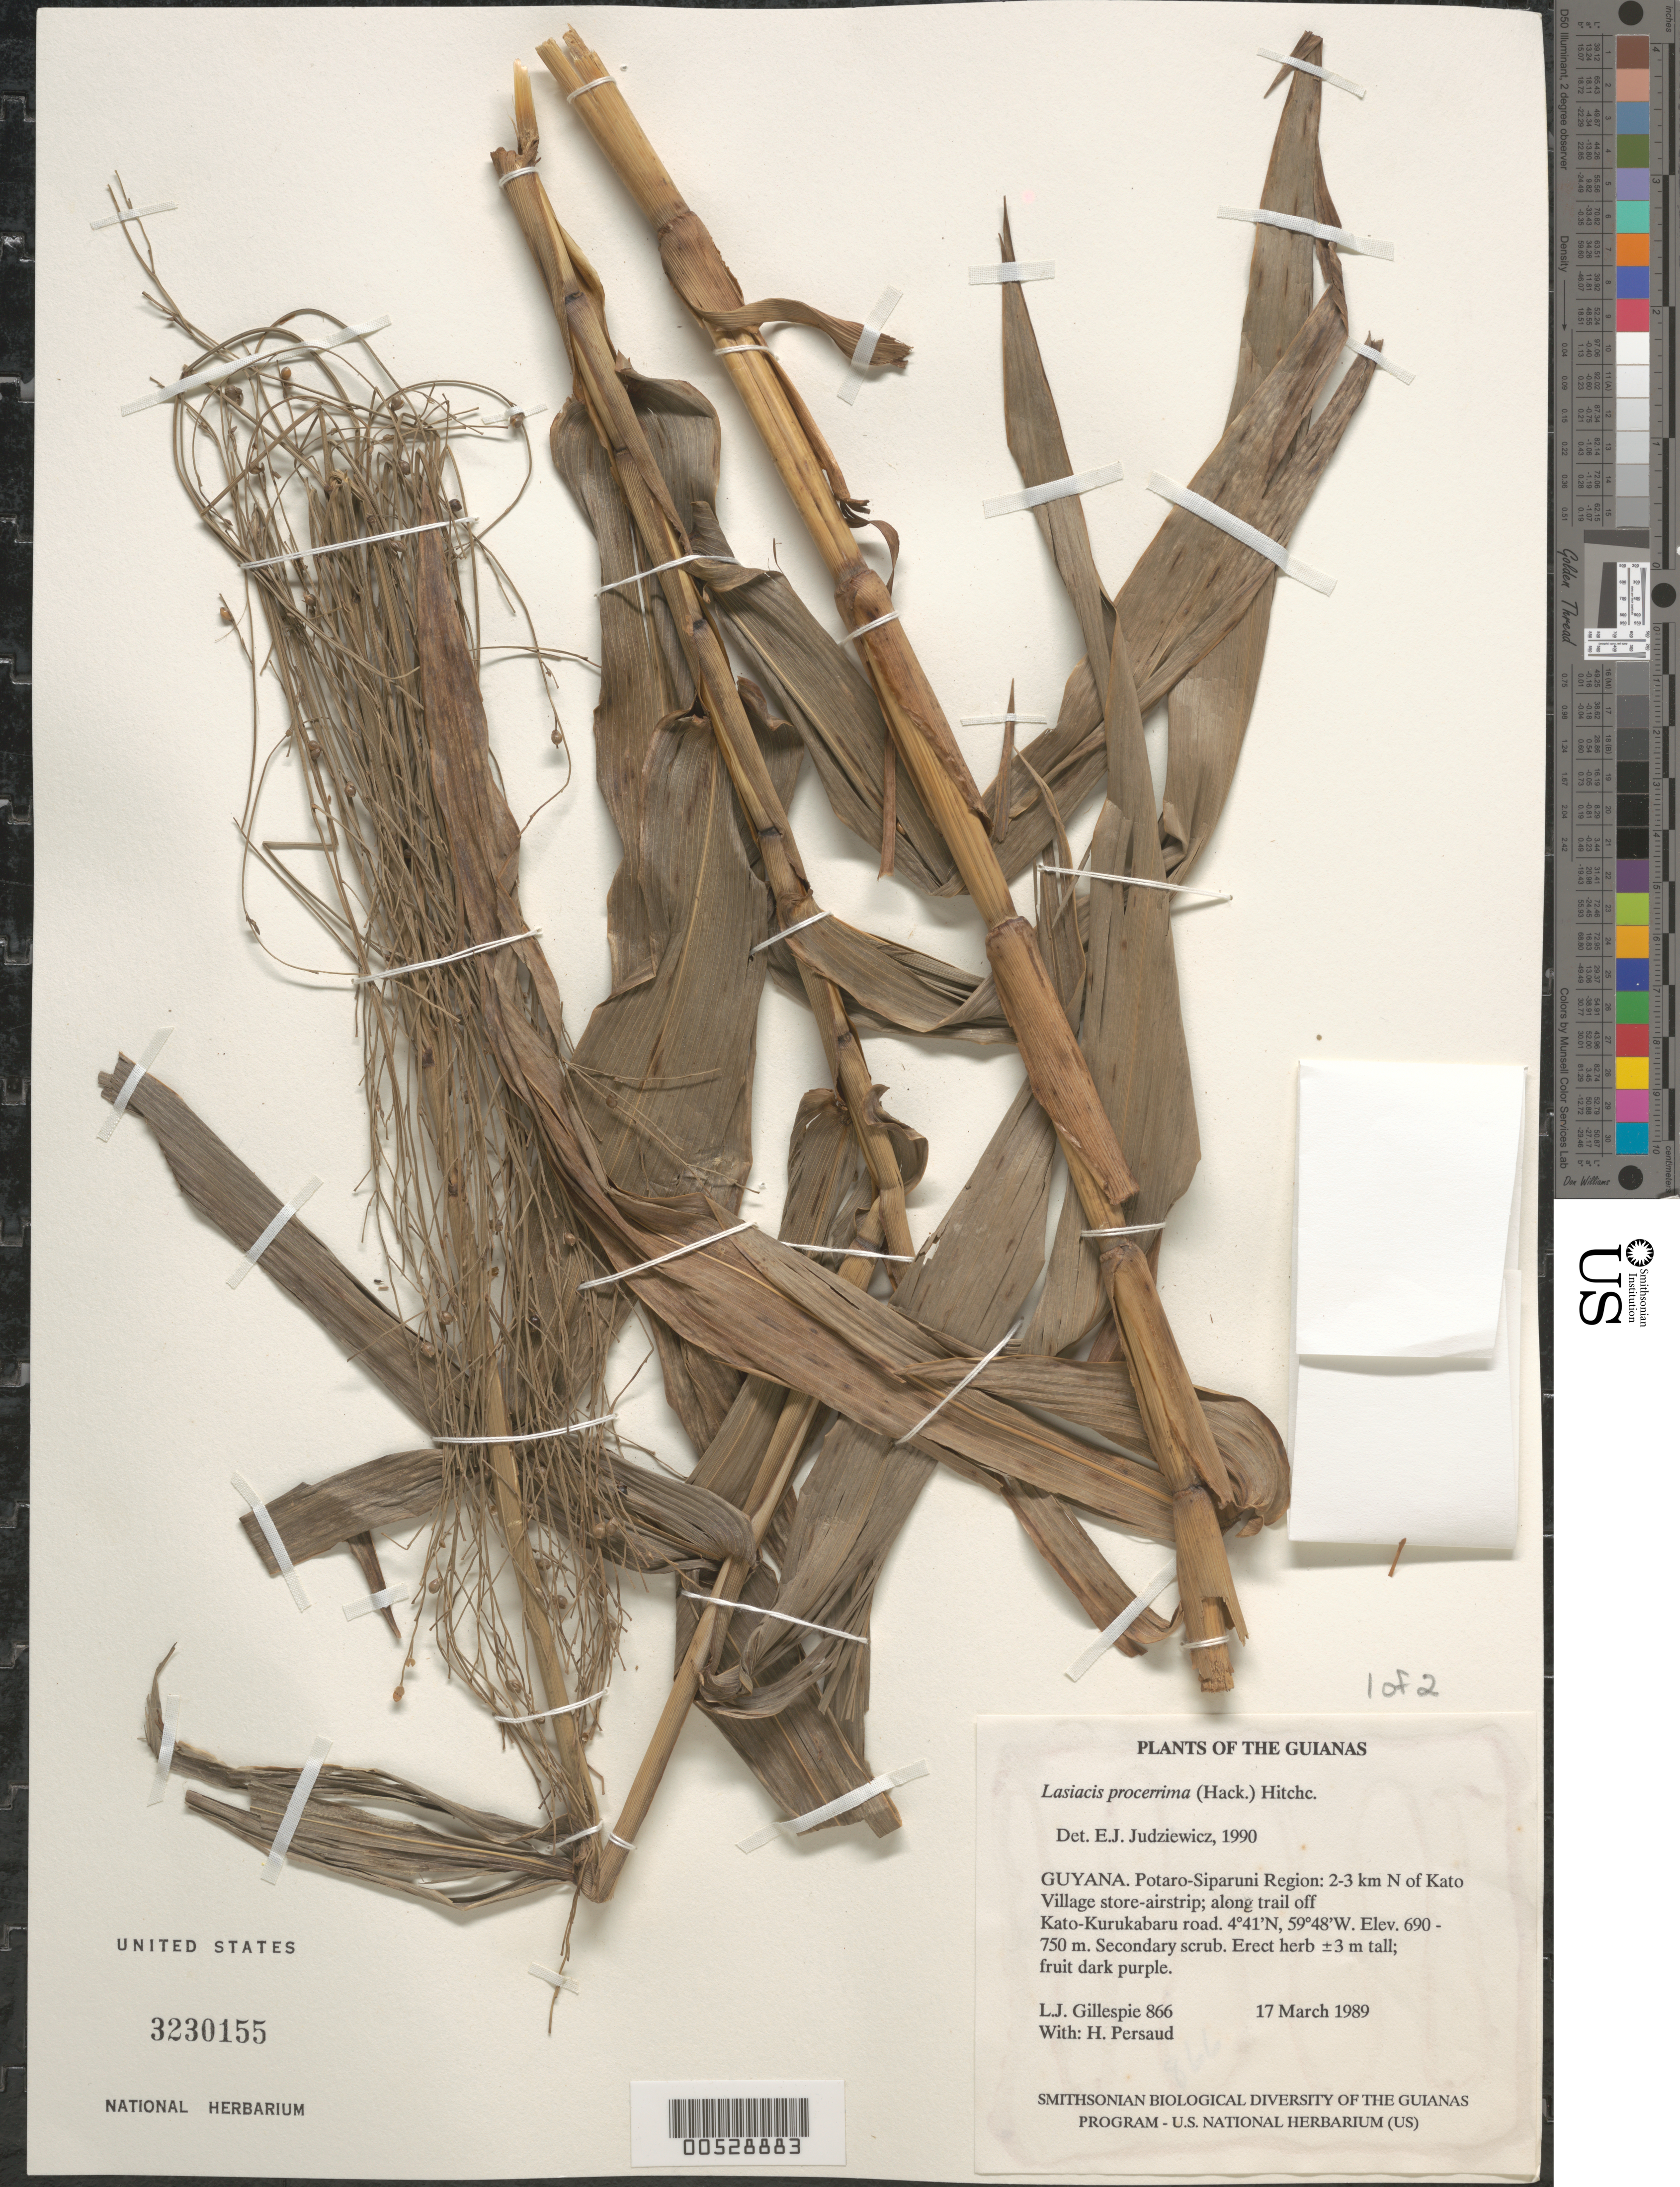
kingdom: Plantae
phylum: Tracheophyta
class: Liliopsida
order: Poales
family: Poaceae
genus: Lasiacis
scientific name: Lasiacis procerrima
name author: (Hack.) Hitchc.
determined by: Judziewicz, E. J.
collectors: L. J. Gillespie & H. Persaud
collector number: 866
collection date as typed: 18 March 1989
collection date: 1989-03-18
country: Guyana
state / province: Potaro-Siparuni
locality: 1-2 km N of Kato Village store-airstrip; along trail off Kato-Kurukabaru road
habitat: Secondary scrub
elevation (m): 690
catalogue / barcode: US 3230155